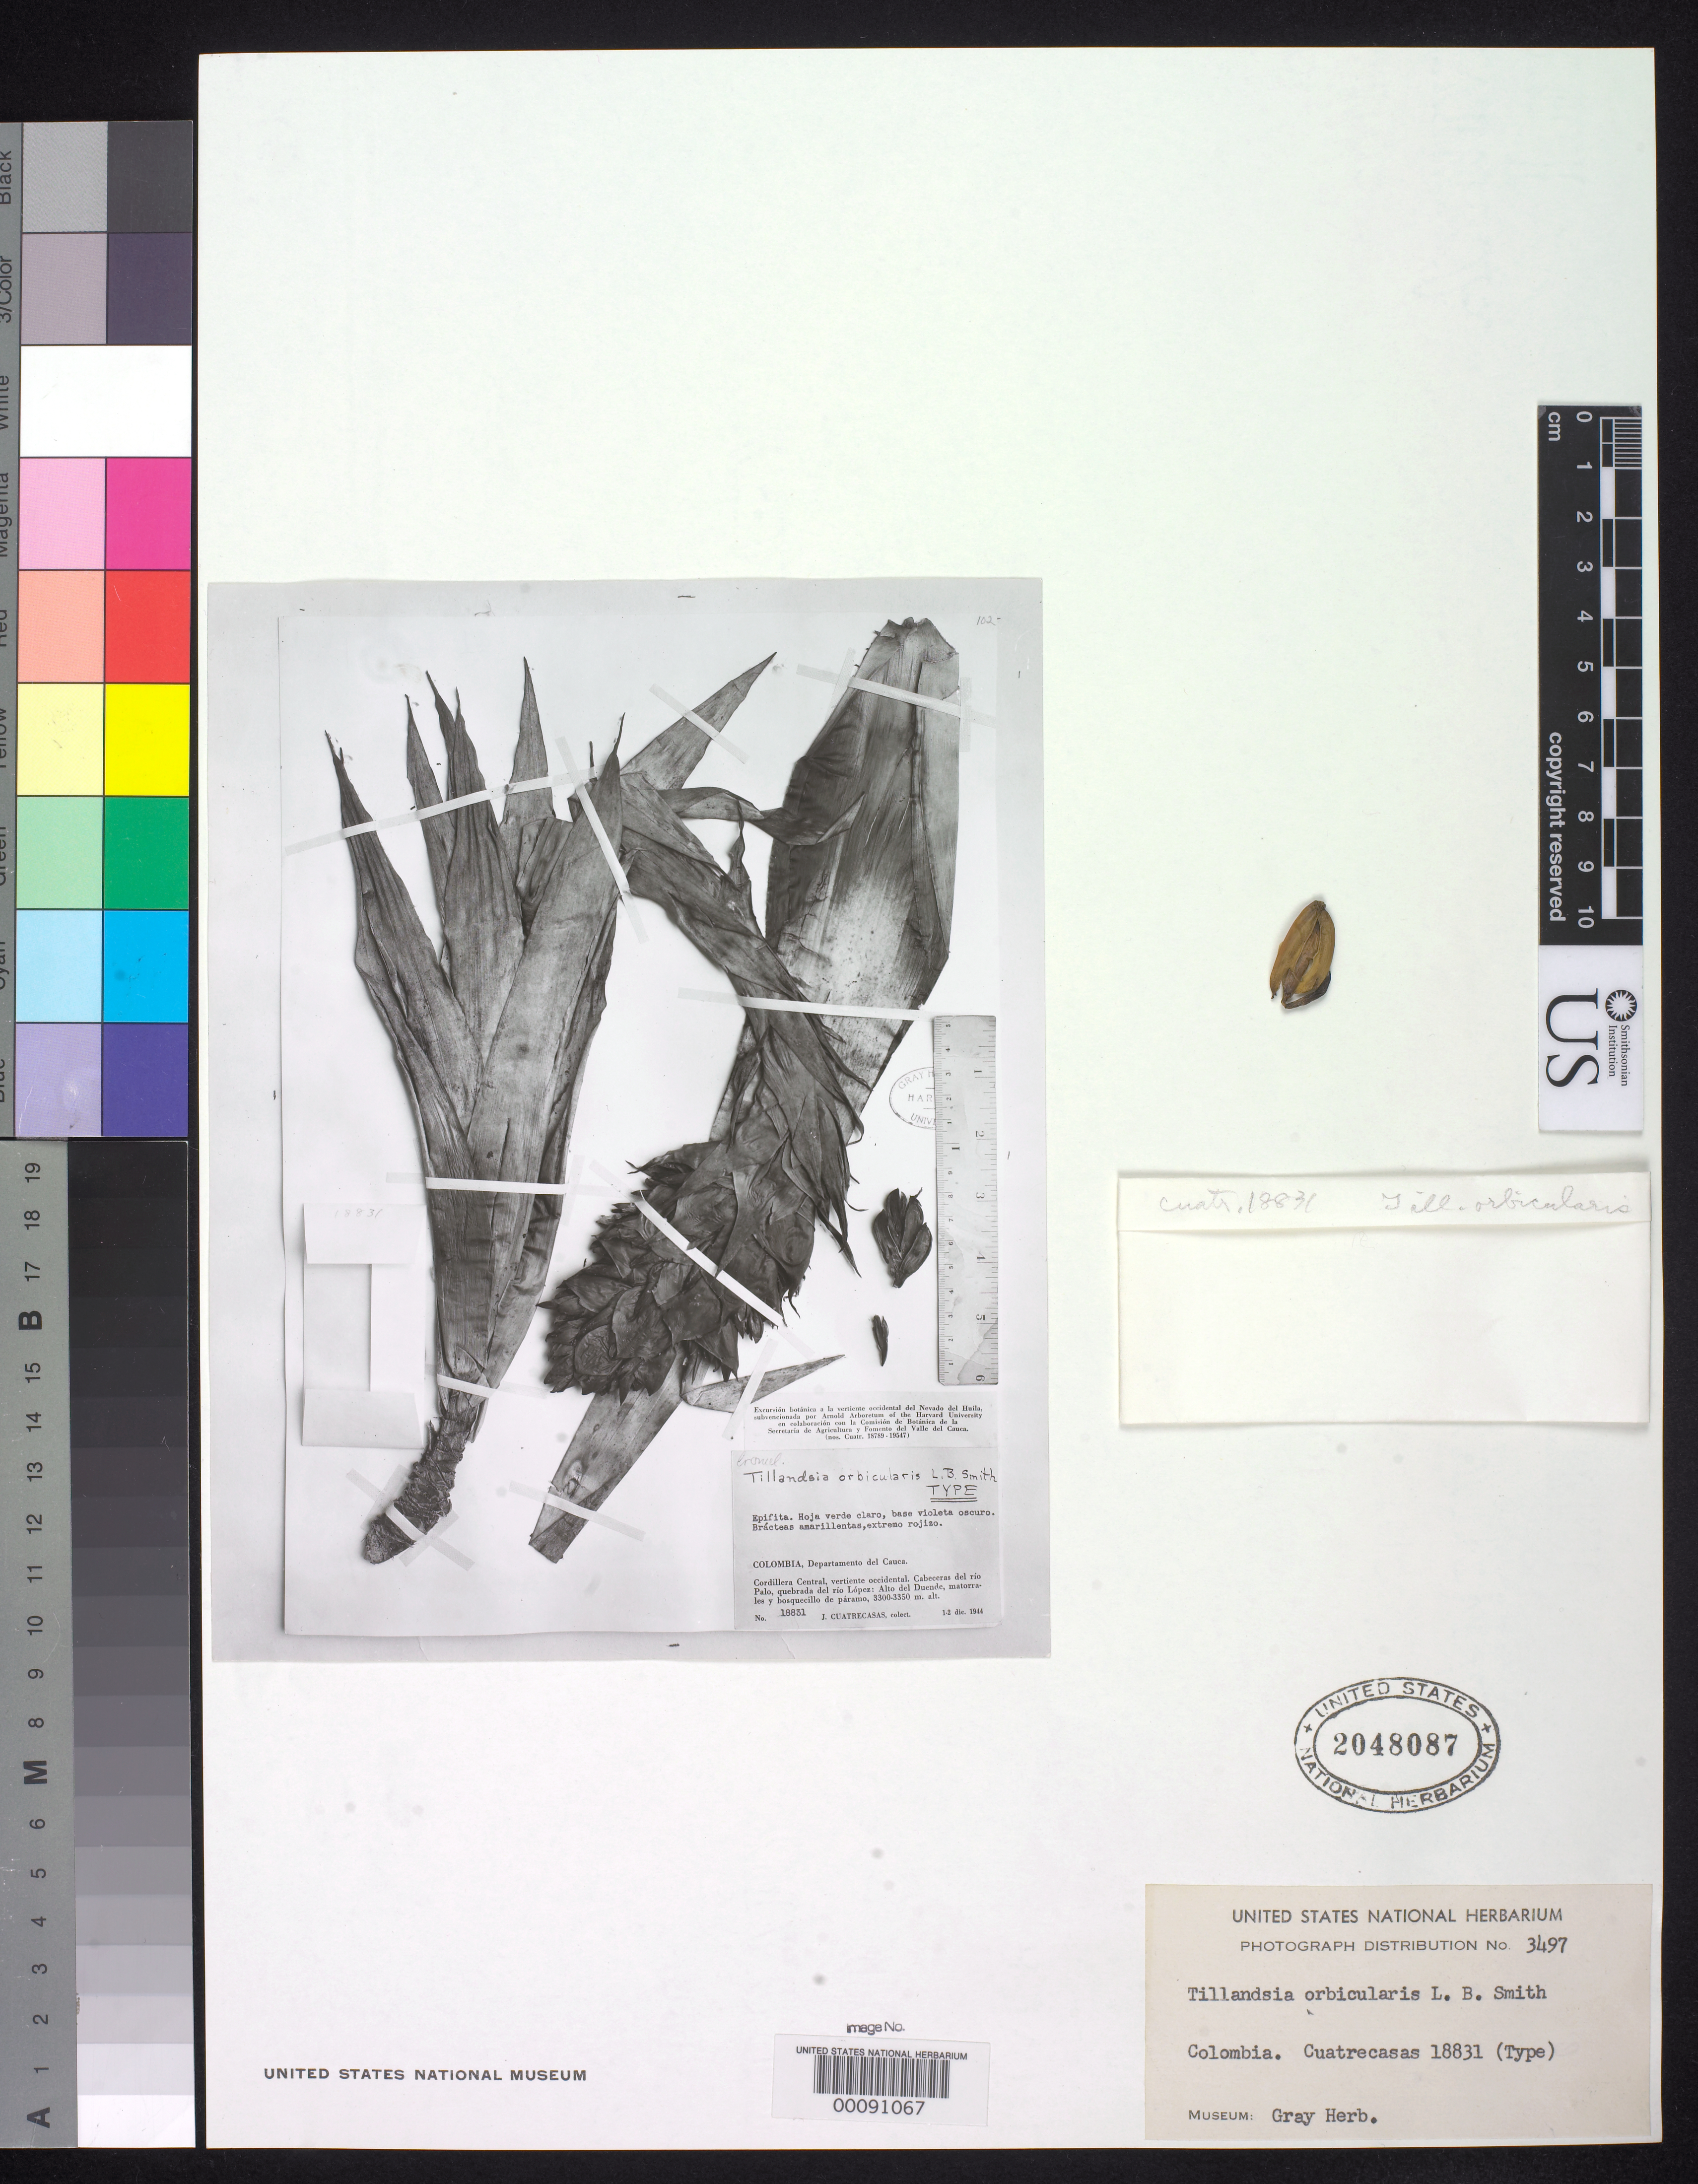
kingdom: Plantae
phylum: Tracheophyta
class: Liliopsida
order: Poales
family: Bromeliaceae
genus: Tillandsia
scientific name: Tillandsia orbicularis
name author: L.B. Sm.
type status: Type Fragment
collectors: J. Cuatrecasas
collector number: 18831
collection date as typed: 01 Dec 1944 to 02 Dec 1944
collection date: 1944-12-01/1944-12-02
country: Colombia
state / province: Cauca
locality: W slope of Cordillera Central, Cabecera del Rio Palo, Quebrada del Rio Lopez, Alto del Duende.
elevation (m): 3300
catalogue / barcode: US 2048087